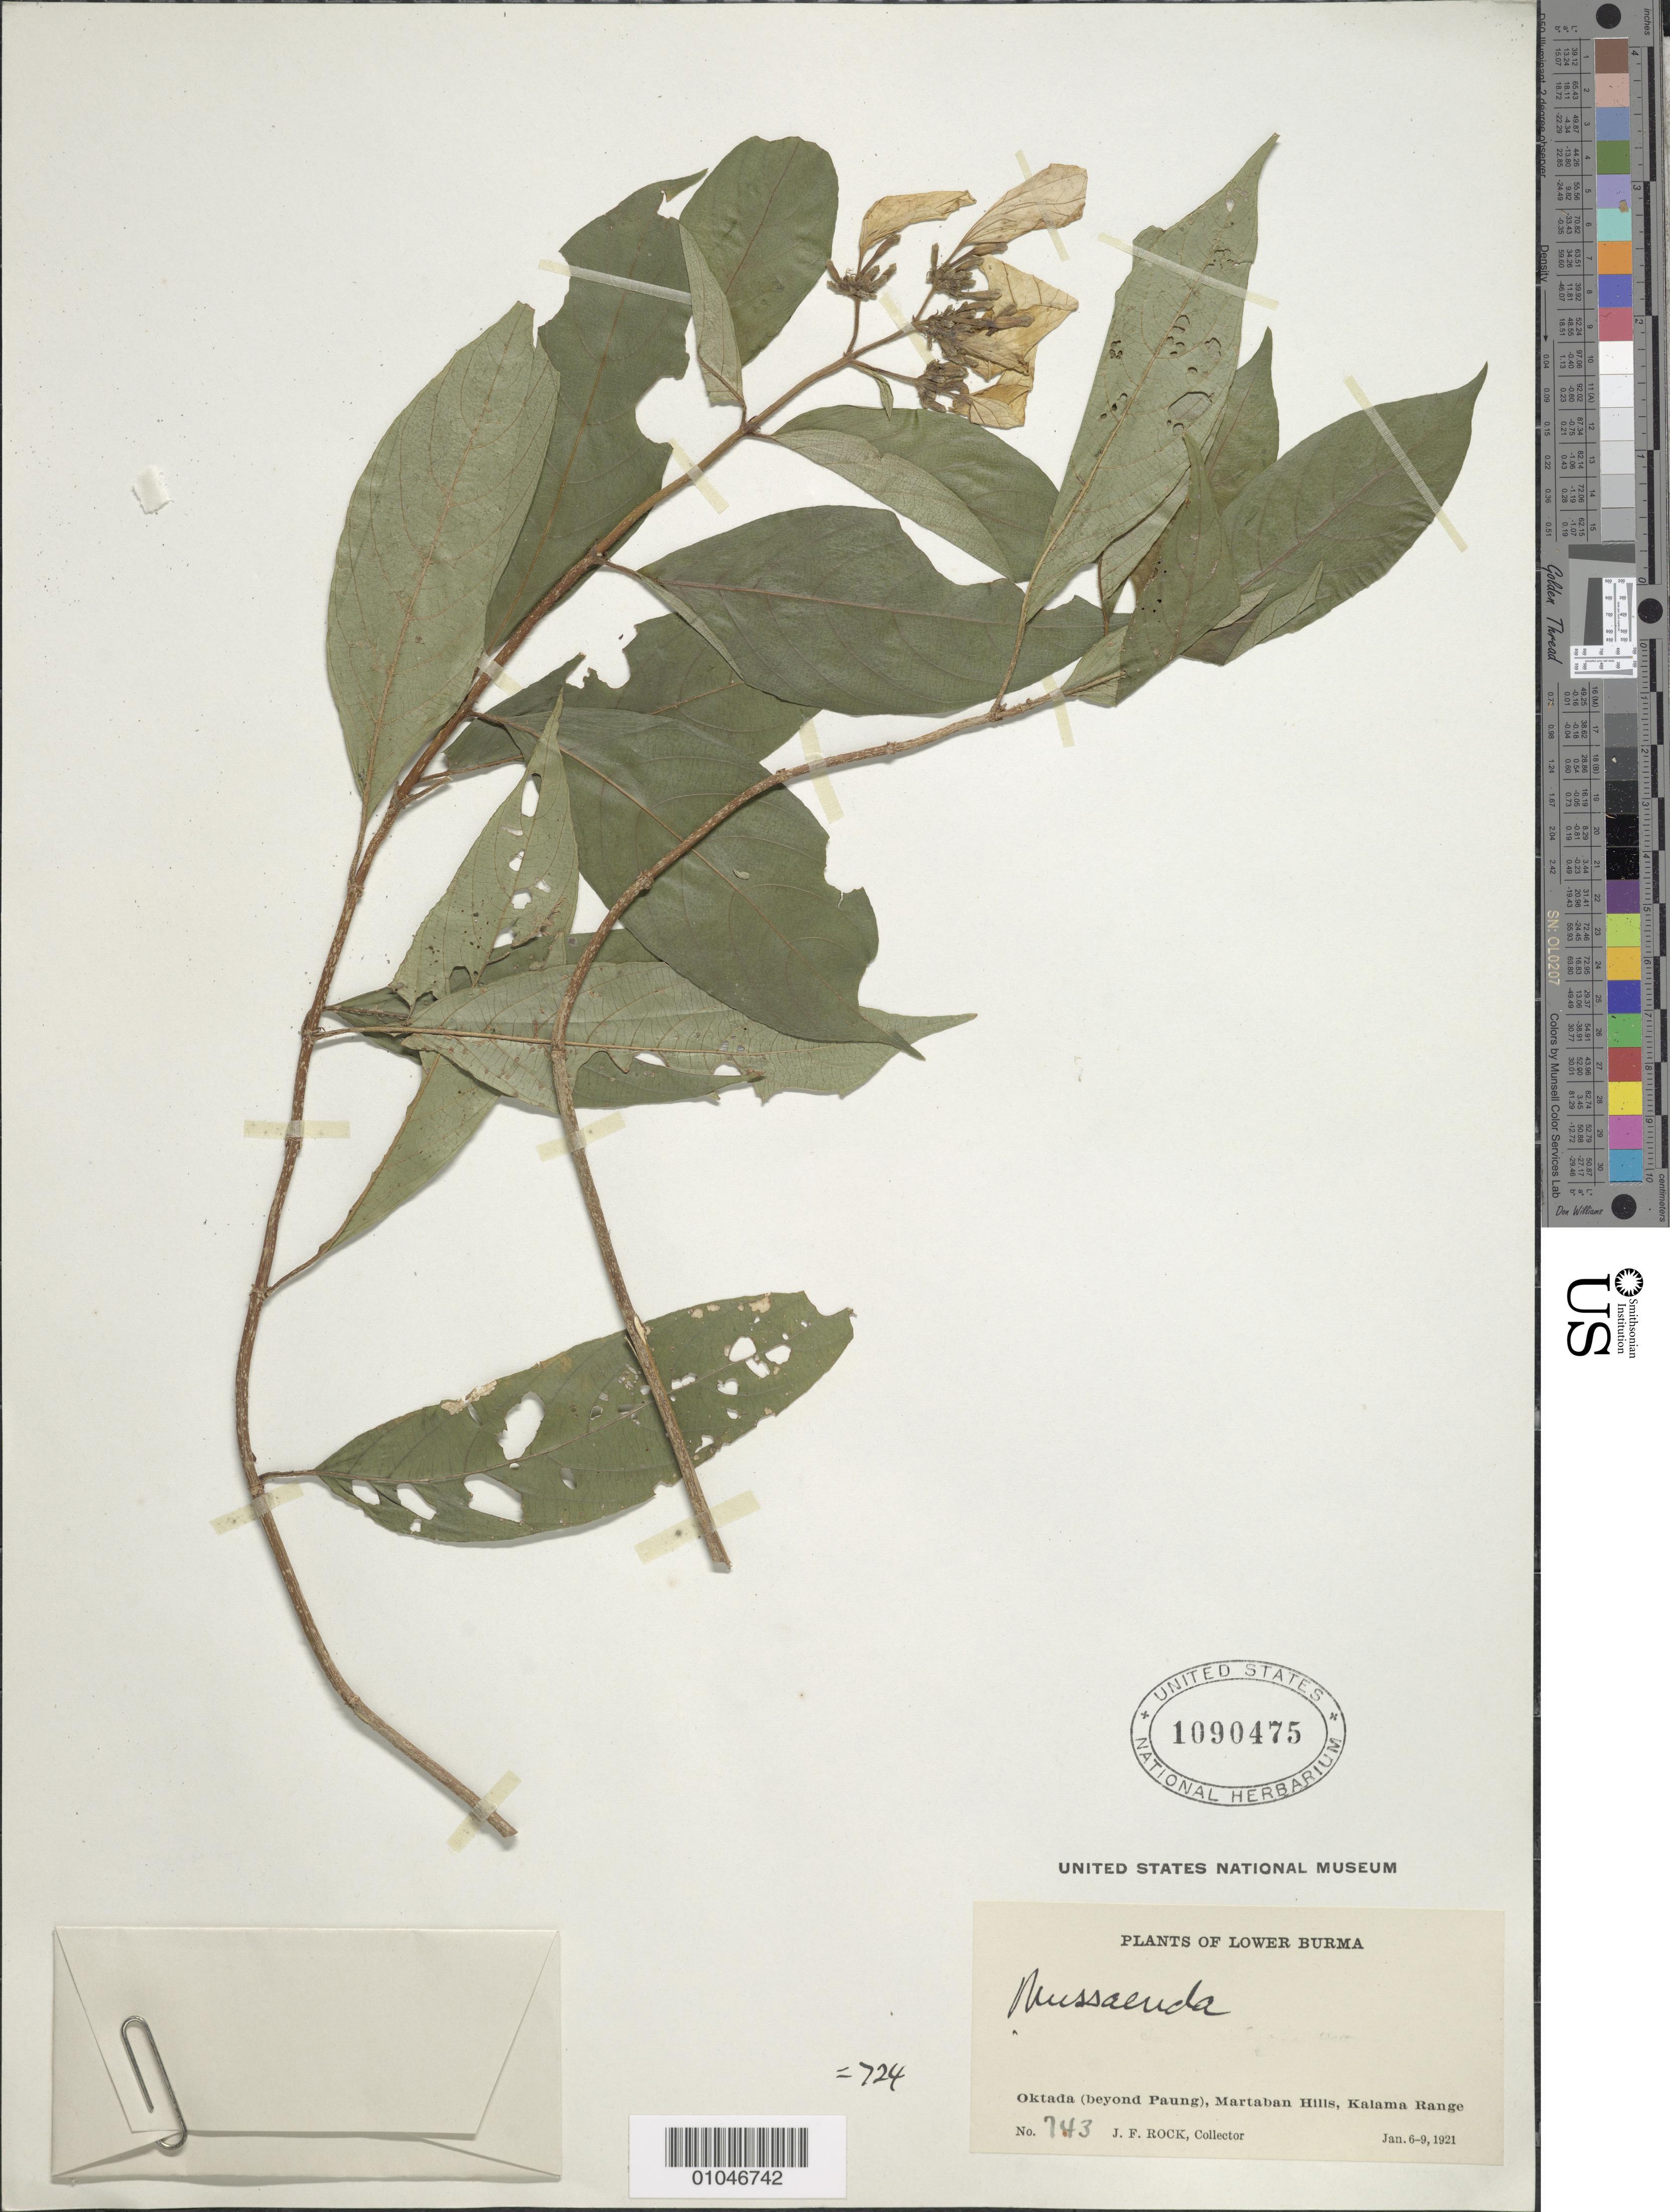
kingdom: Plantae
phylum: Tracheophyta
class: Magnoliopsida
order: Gentianales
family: Rubiaceae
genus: Mussaenda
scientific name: Mussaenda sp.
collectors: J. F. Rock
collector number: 743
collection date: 1921-01-06/1921-01-09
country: Myanmar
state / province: Mon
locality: Oktada (beyond Paung), Martaban hills, Kalama Range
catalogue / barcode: US 1090475